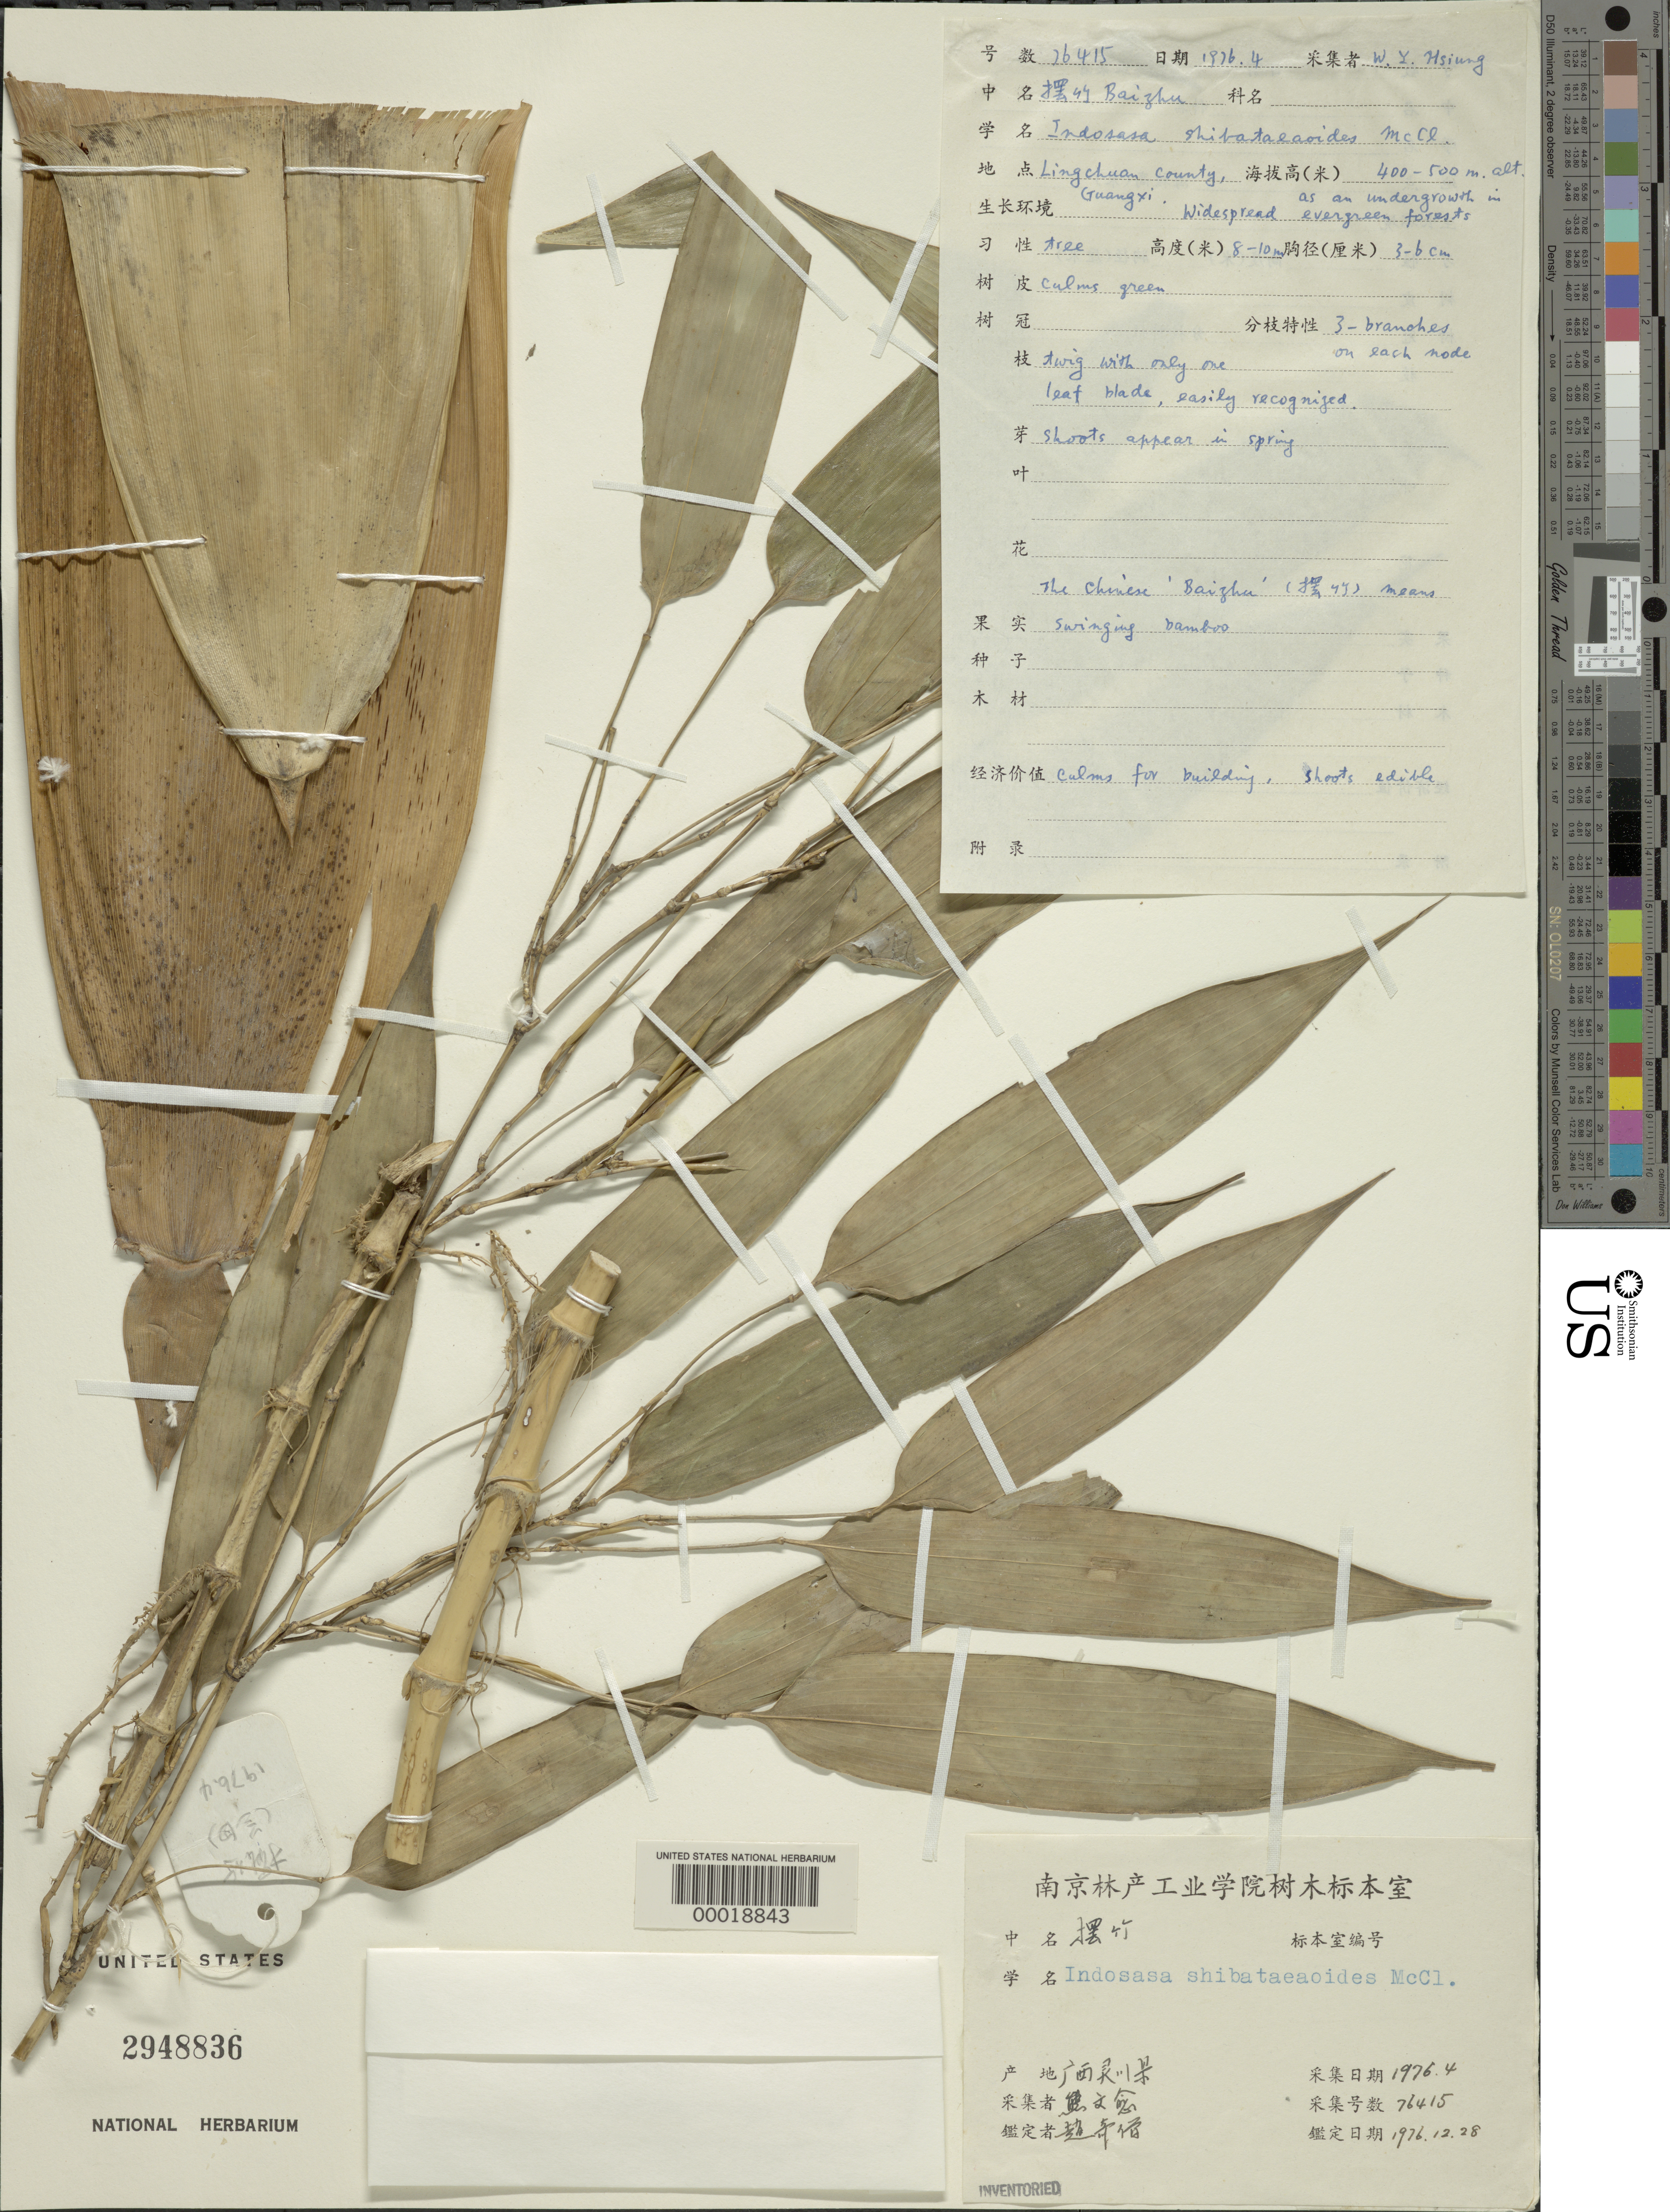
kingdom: Plantae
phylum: Tracheophyta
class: Liliopsida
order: Poales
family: Poaceae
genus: Indosasa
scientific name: Indosasa shibataeoides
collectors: W. Y. Hsiung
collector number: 16415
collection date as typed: Apr 1976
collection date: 1976-04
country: China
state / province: Jiangxi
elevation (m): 400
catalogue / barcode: US 2948836